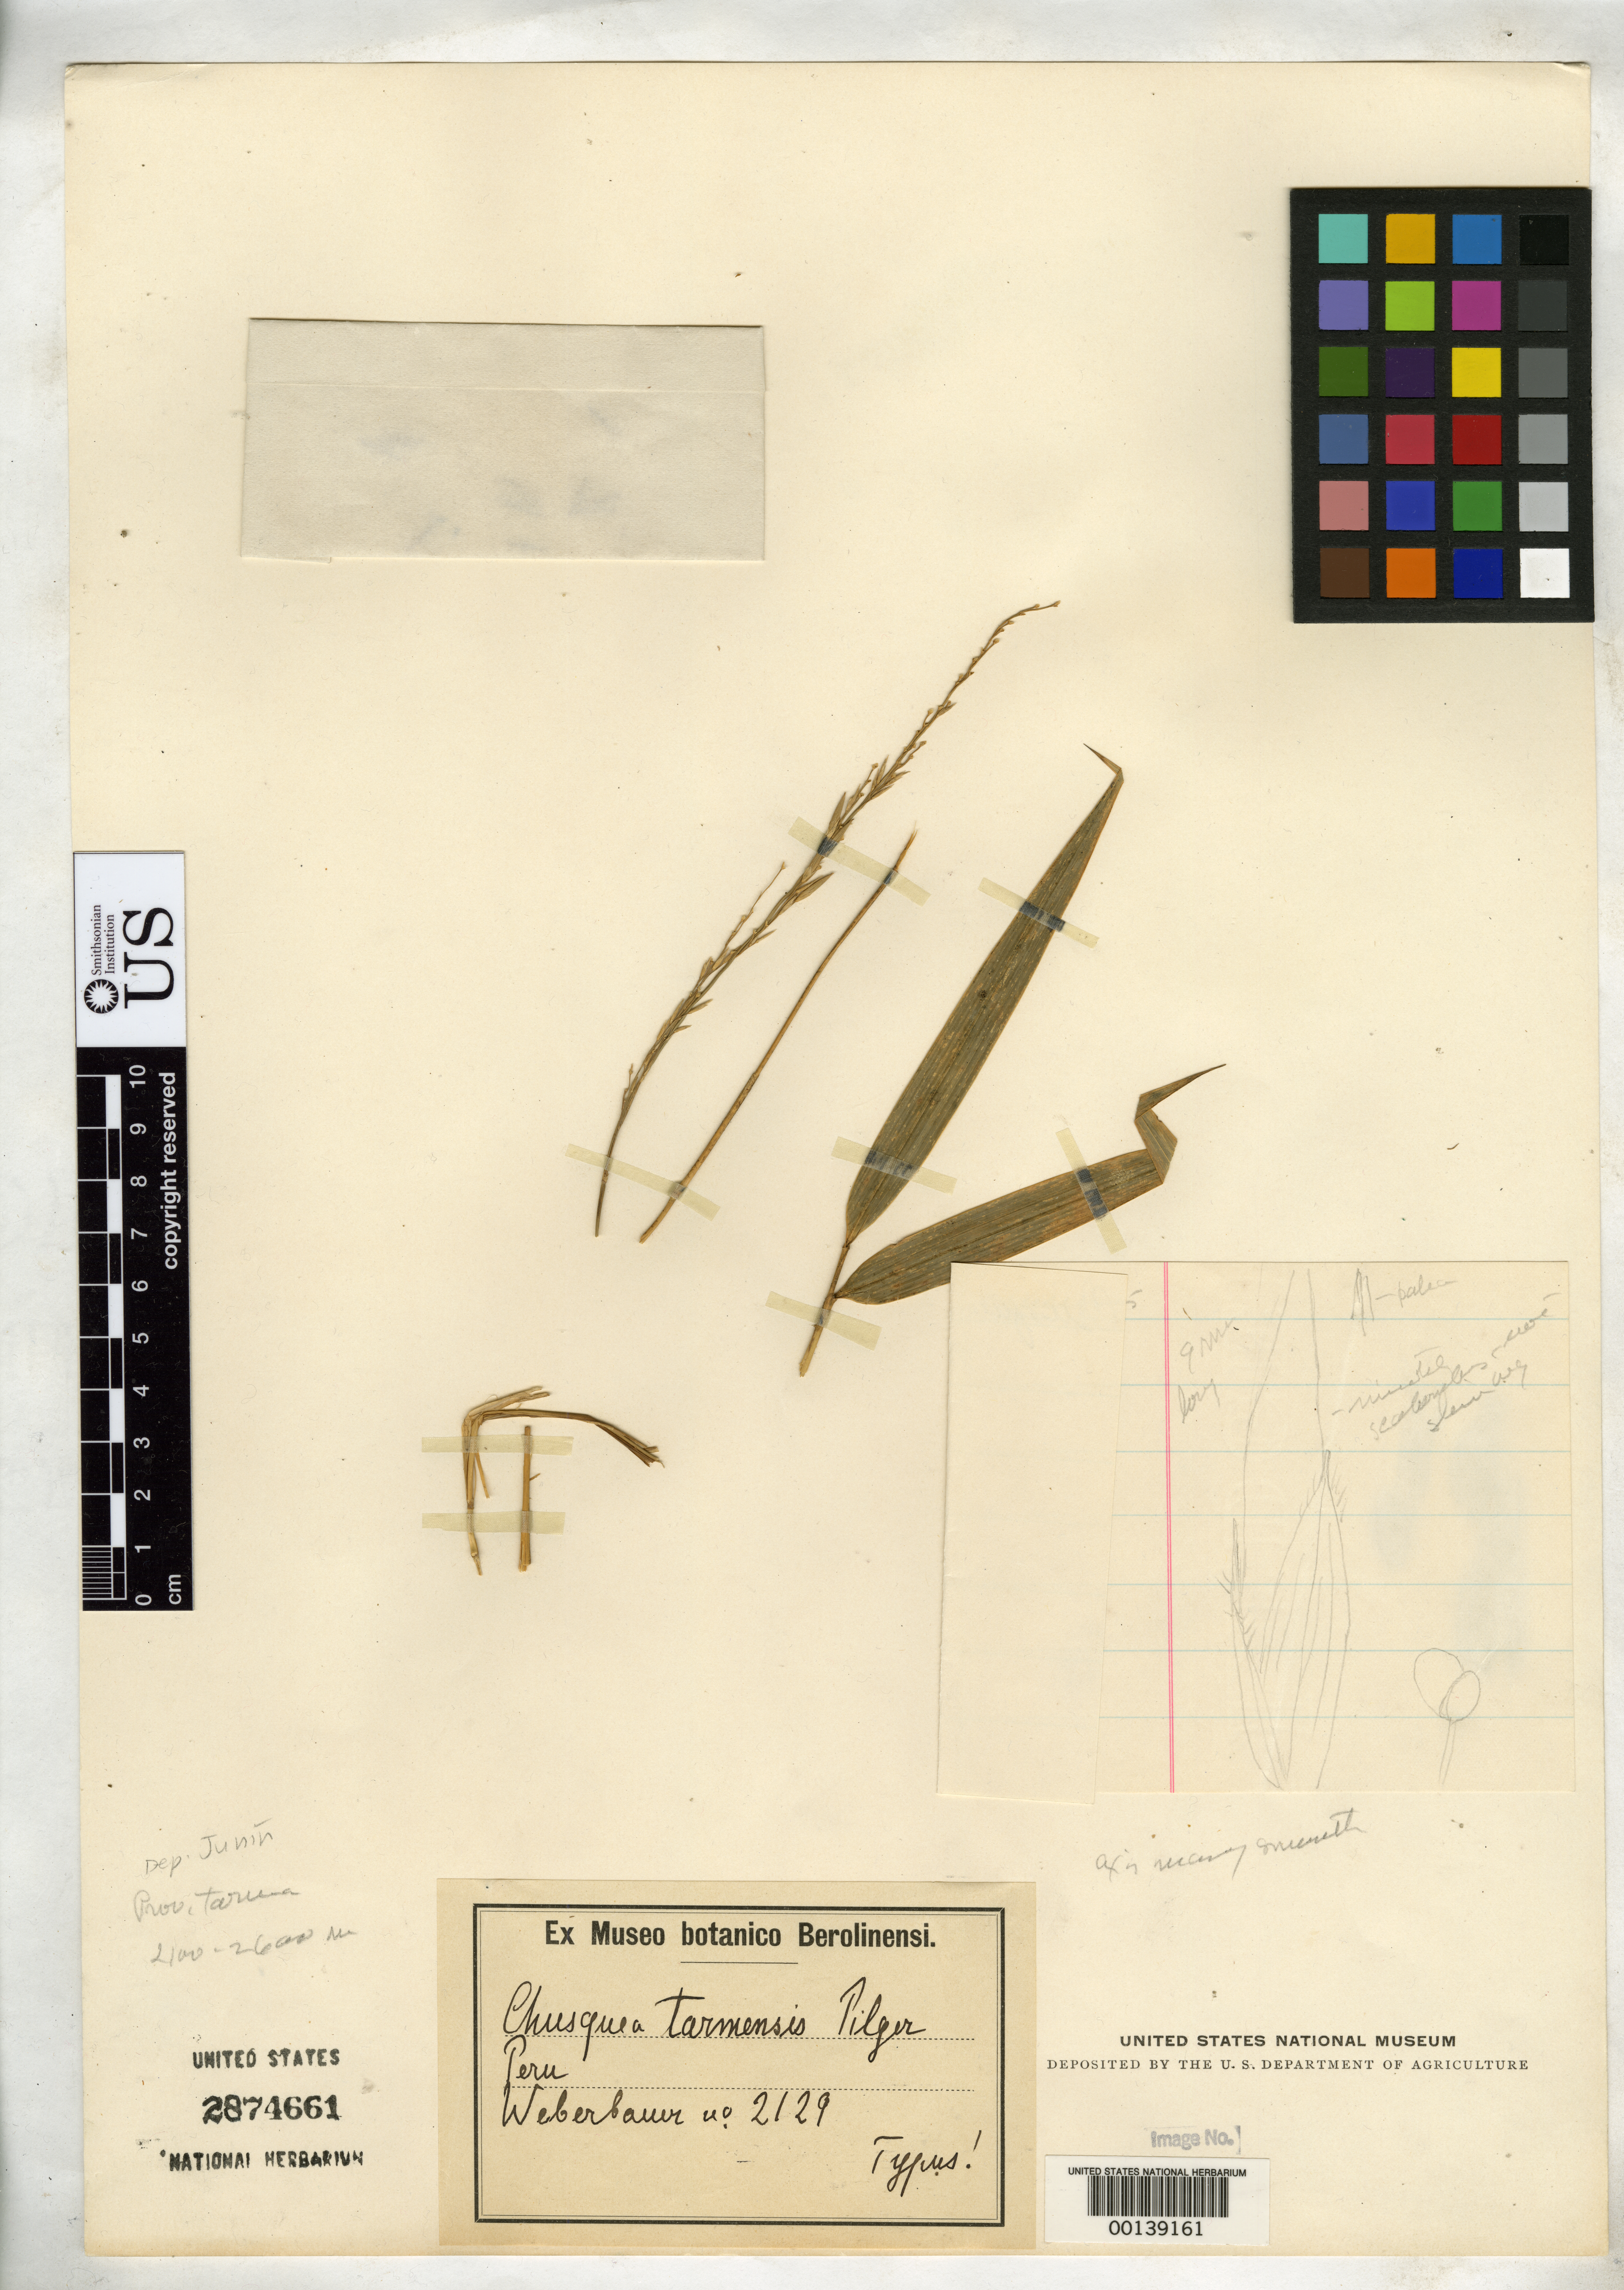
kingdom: Plantae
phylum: Tracheophyta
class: Liliopsida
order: Poales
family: Poaceae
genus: Chusquea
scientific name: Chusquea tarmensis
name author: Pilg.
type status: Type Fragment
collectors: A. Weberbauer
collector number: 2129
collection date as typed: Jan 1903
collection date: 1903-01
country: Peru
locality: Tarma, Yanangu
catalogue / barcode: US 2874661